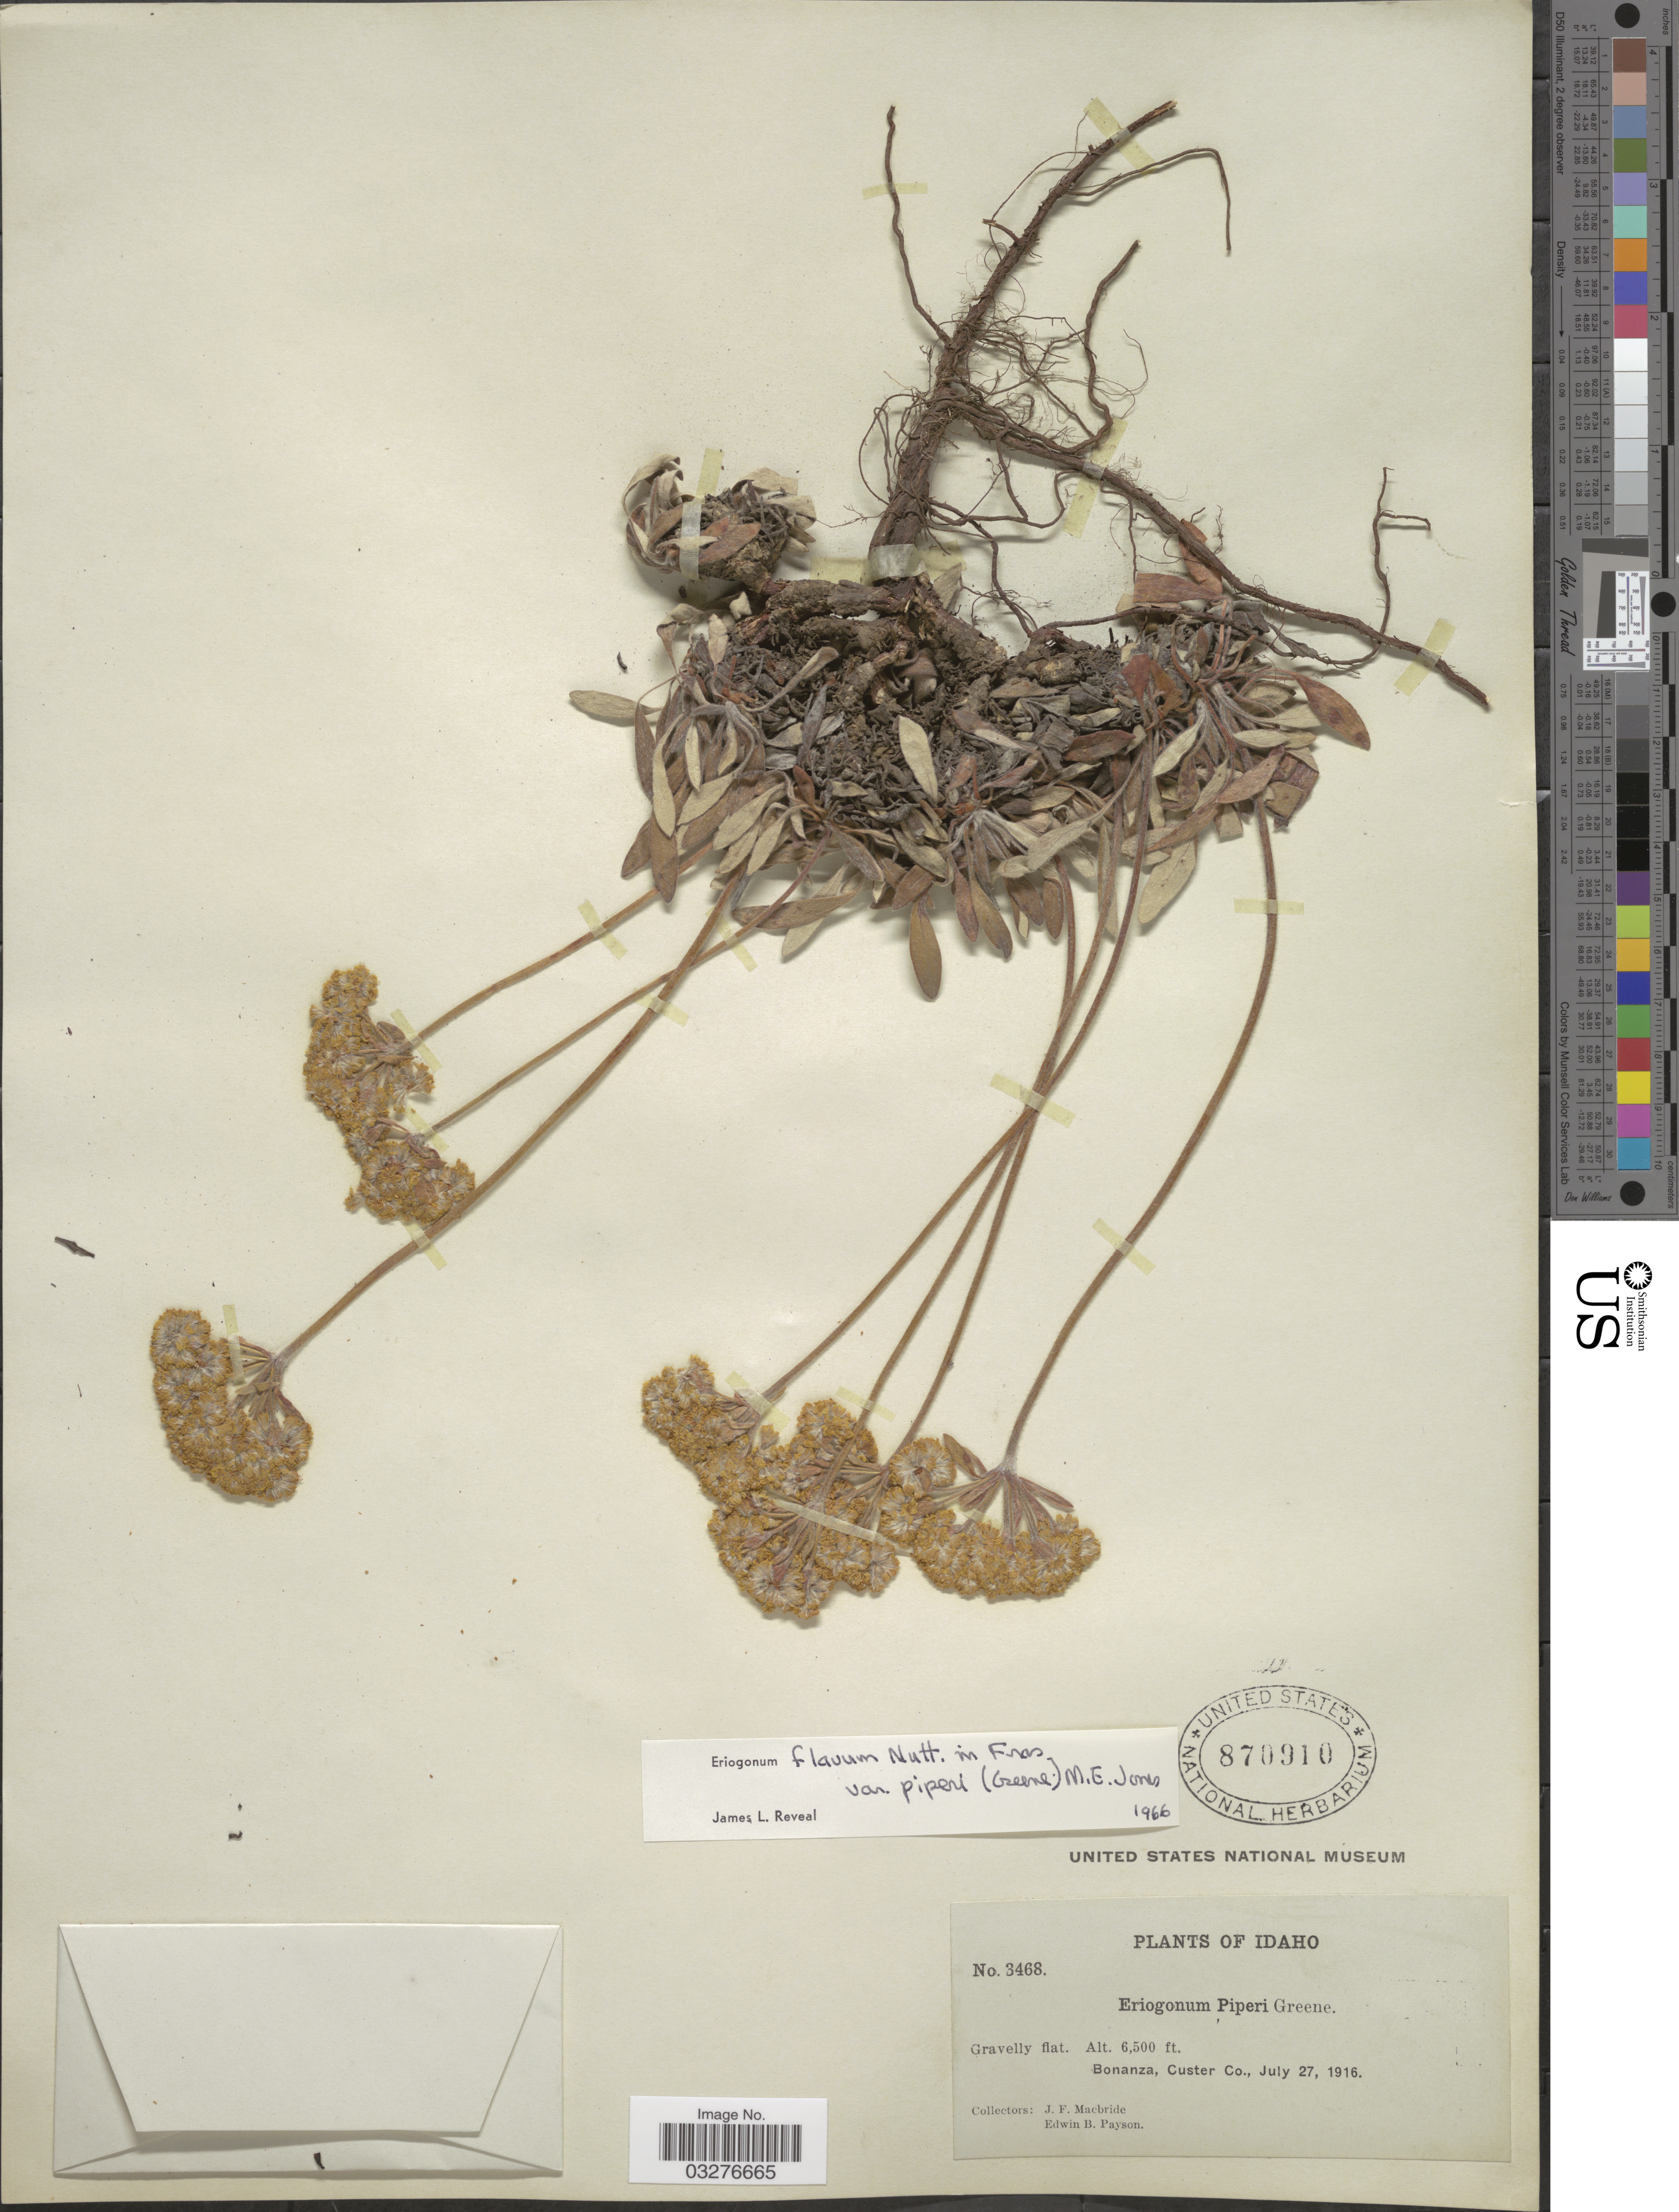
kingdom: Plantae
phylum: Tracheophyta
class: Magnoliopsida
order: Caryophyllales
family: Polygonaceae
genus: Eriogonum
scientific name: Eriogonum flavum var. piperi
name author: M.E. Jones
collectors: J. F. Macbride & E. B. Payson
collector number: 3468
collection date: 1916-07-27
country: United States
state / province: Idaho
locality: Bonanza, Custer Co.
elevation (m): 1981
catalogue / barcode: US 870910